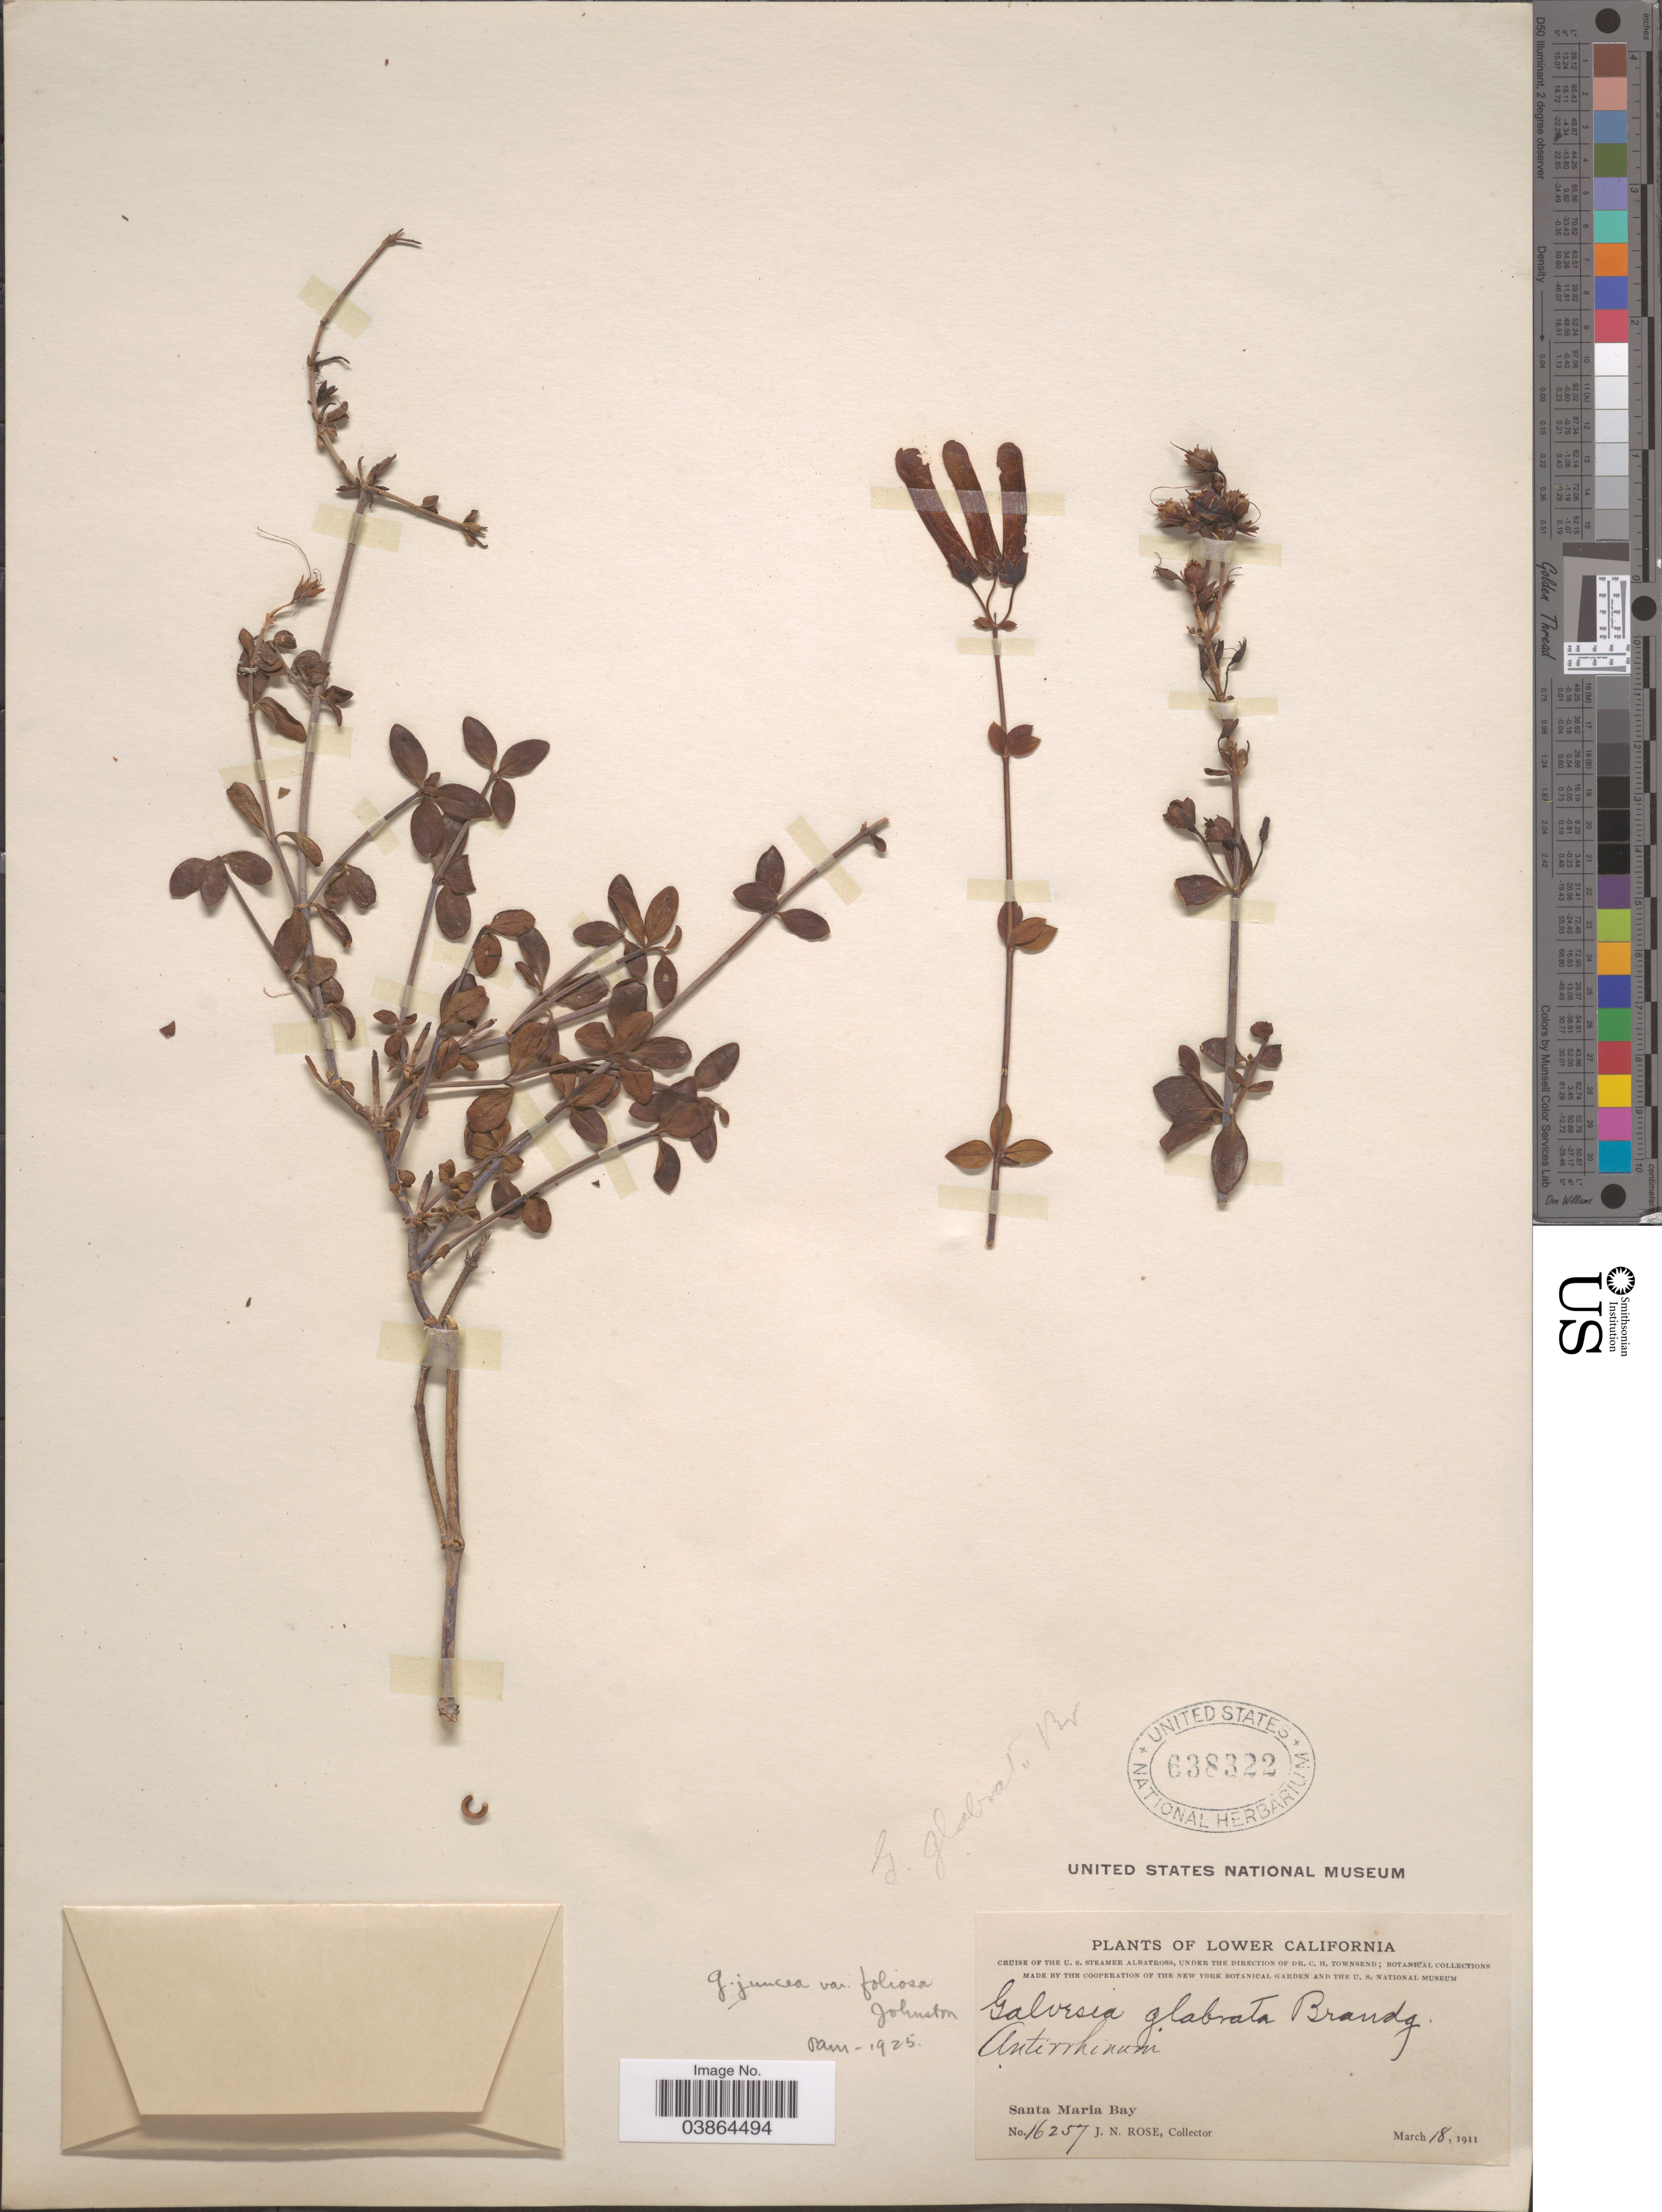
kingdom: Plantae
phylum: Tracheophyta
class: Magnoliopsida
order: Lamiales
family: Plantaginaceae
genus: Gambelia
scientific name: Gambelia juncea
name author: (Benth.) D.A. Sutton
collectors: J. N. Rose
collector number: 16257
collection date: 1911-03-18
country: Mexico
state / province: Baja California Norte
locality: The U.S. Steamer Albatross. Santa Maria Bay.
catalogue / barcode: US 638322